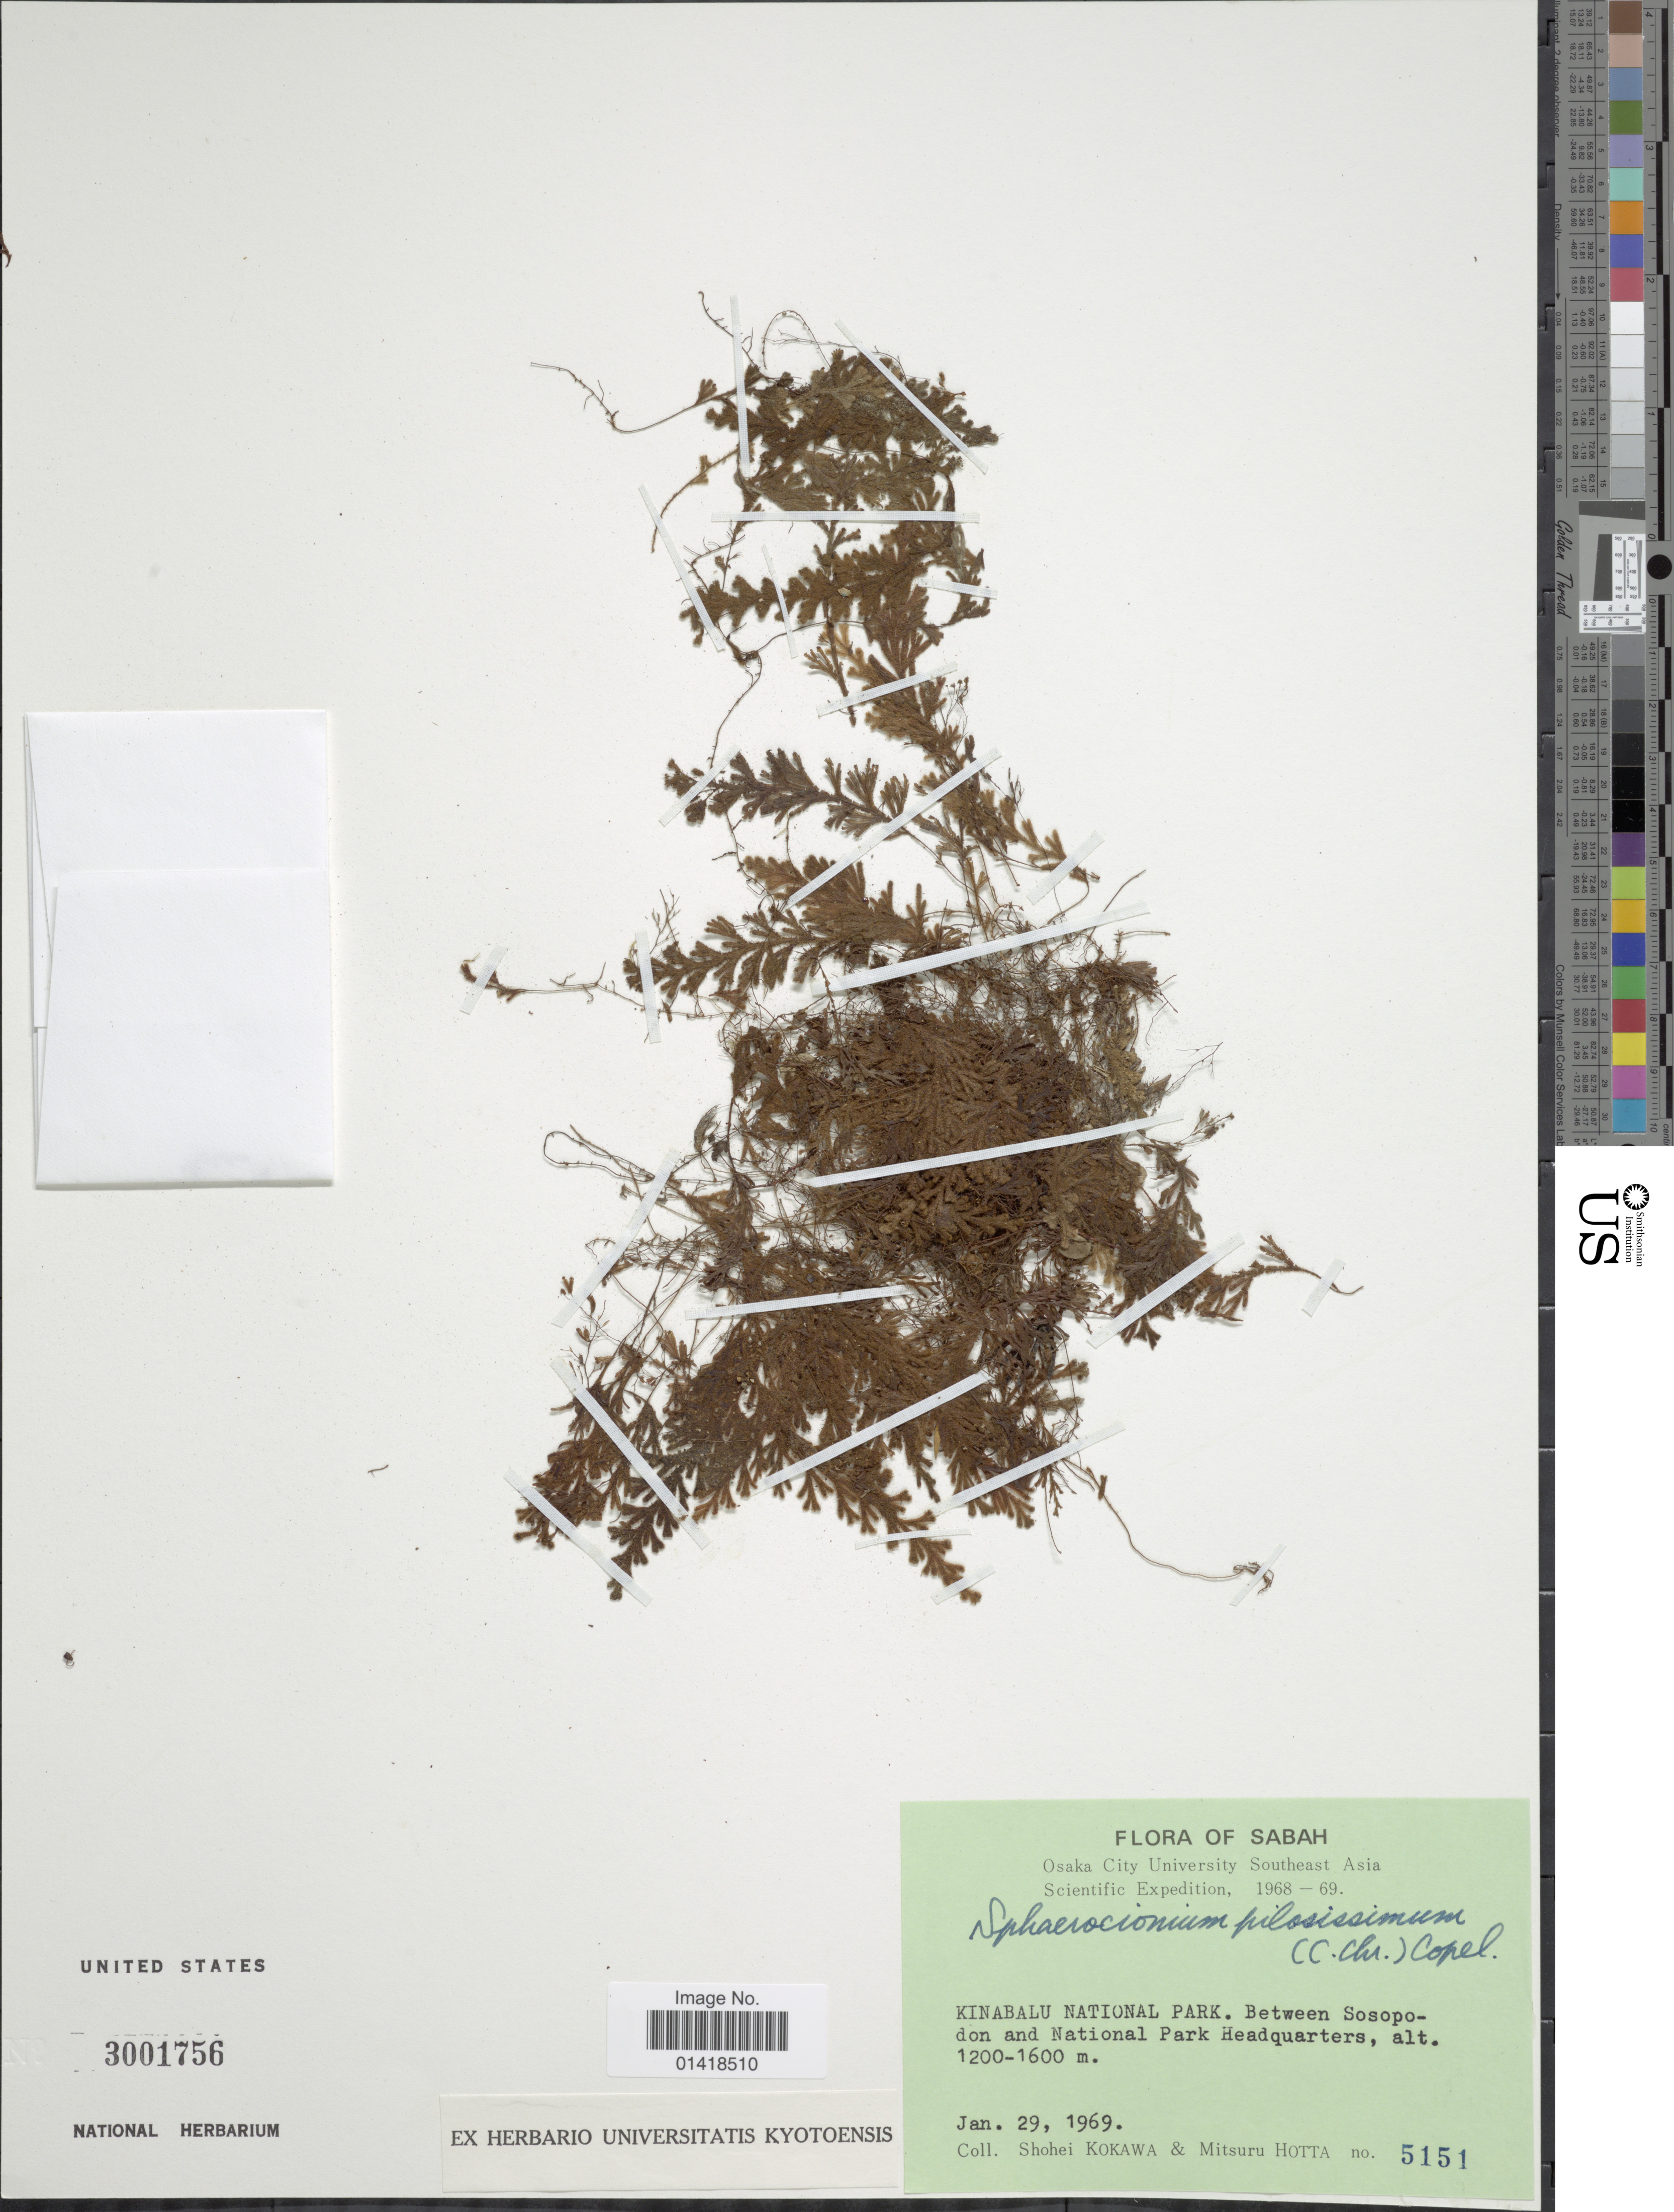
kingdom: Plantae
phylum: Tracheophyta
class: Polypodiopsida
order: Hymenophyllales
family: Hymenophyllaceae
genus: Hymenophyllum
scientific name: Hymenophyllum pilosissimum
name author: C. Chr.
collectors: S. Kokawa & M. Hotta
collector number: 5151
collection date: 1969-01-29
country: Malaysia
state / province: Sabah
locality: Kinabalu National Park. Between Sosopodon and National Park Headquarters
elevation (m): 1200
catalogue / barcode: US 3001756